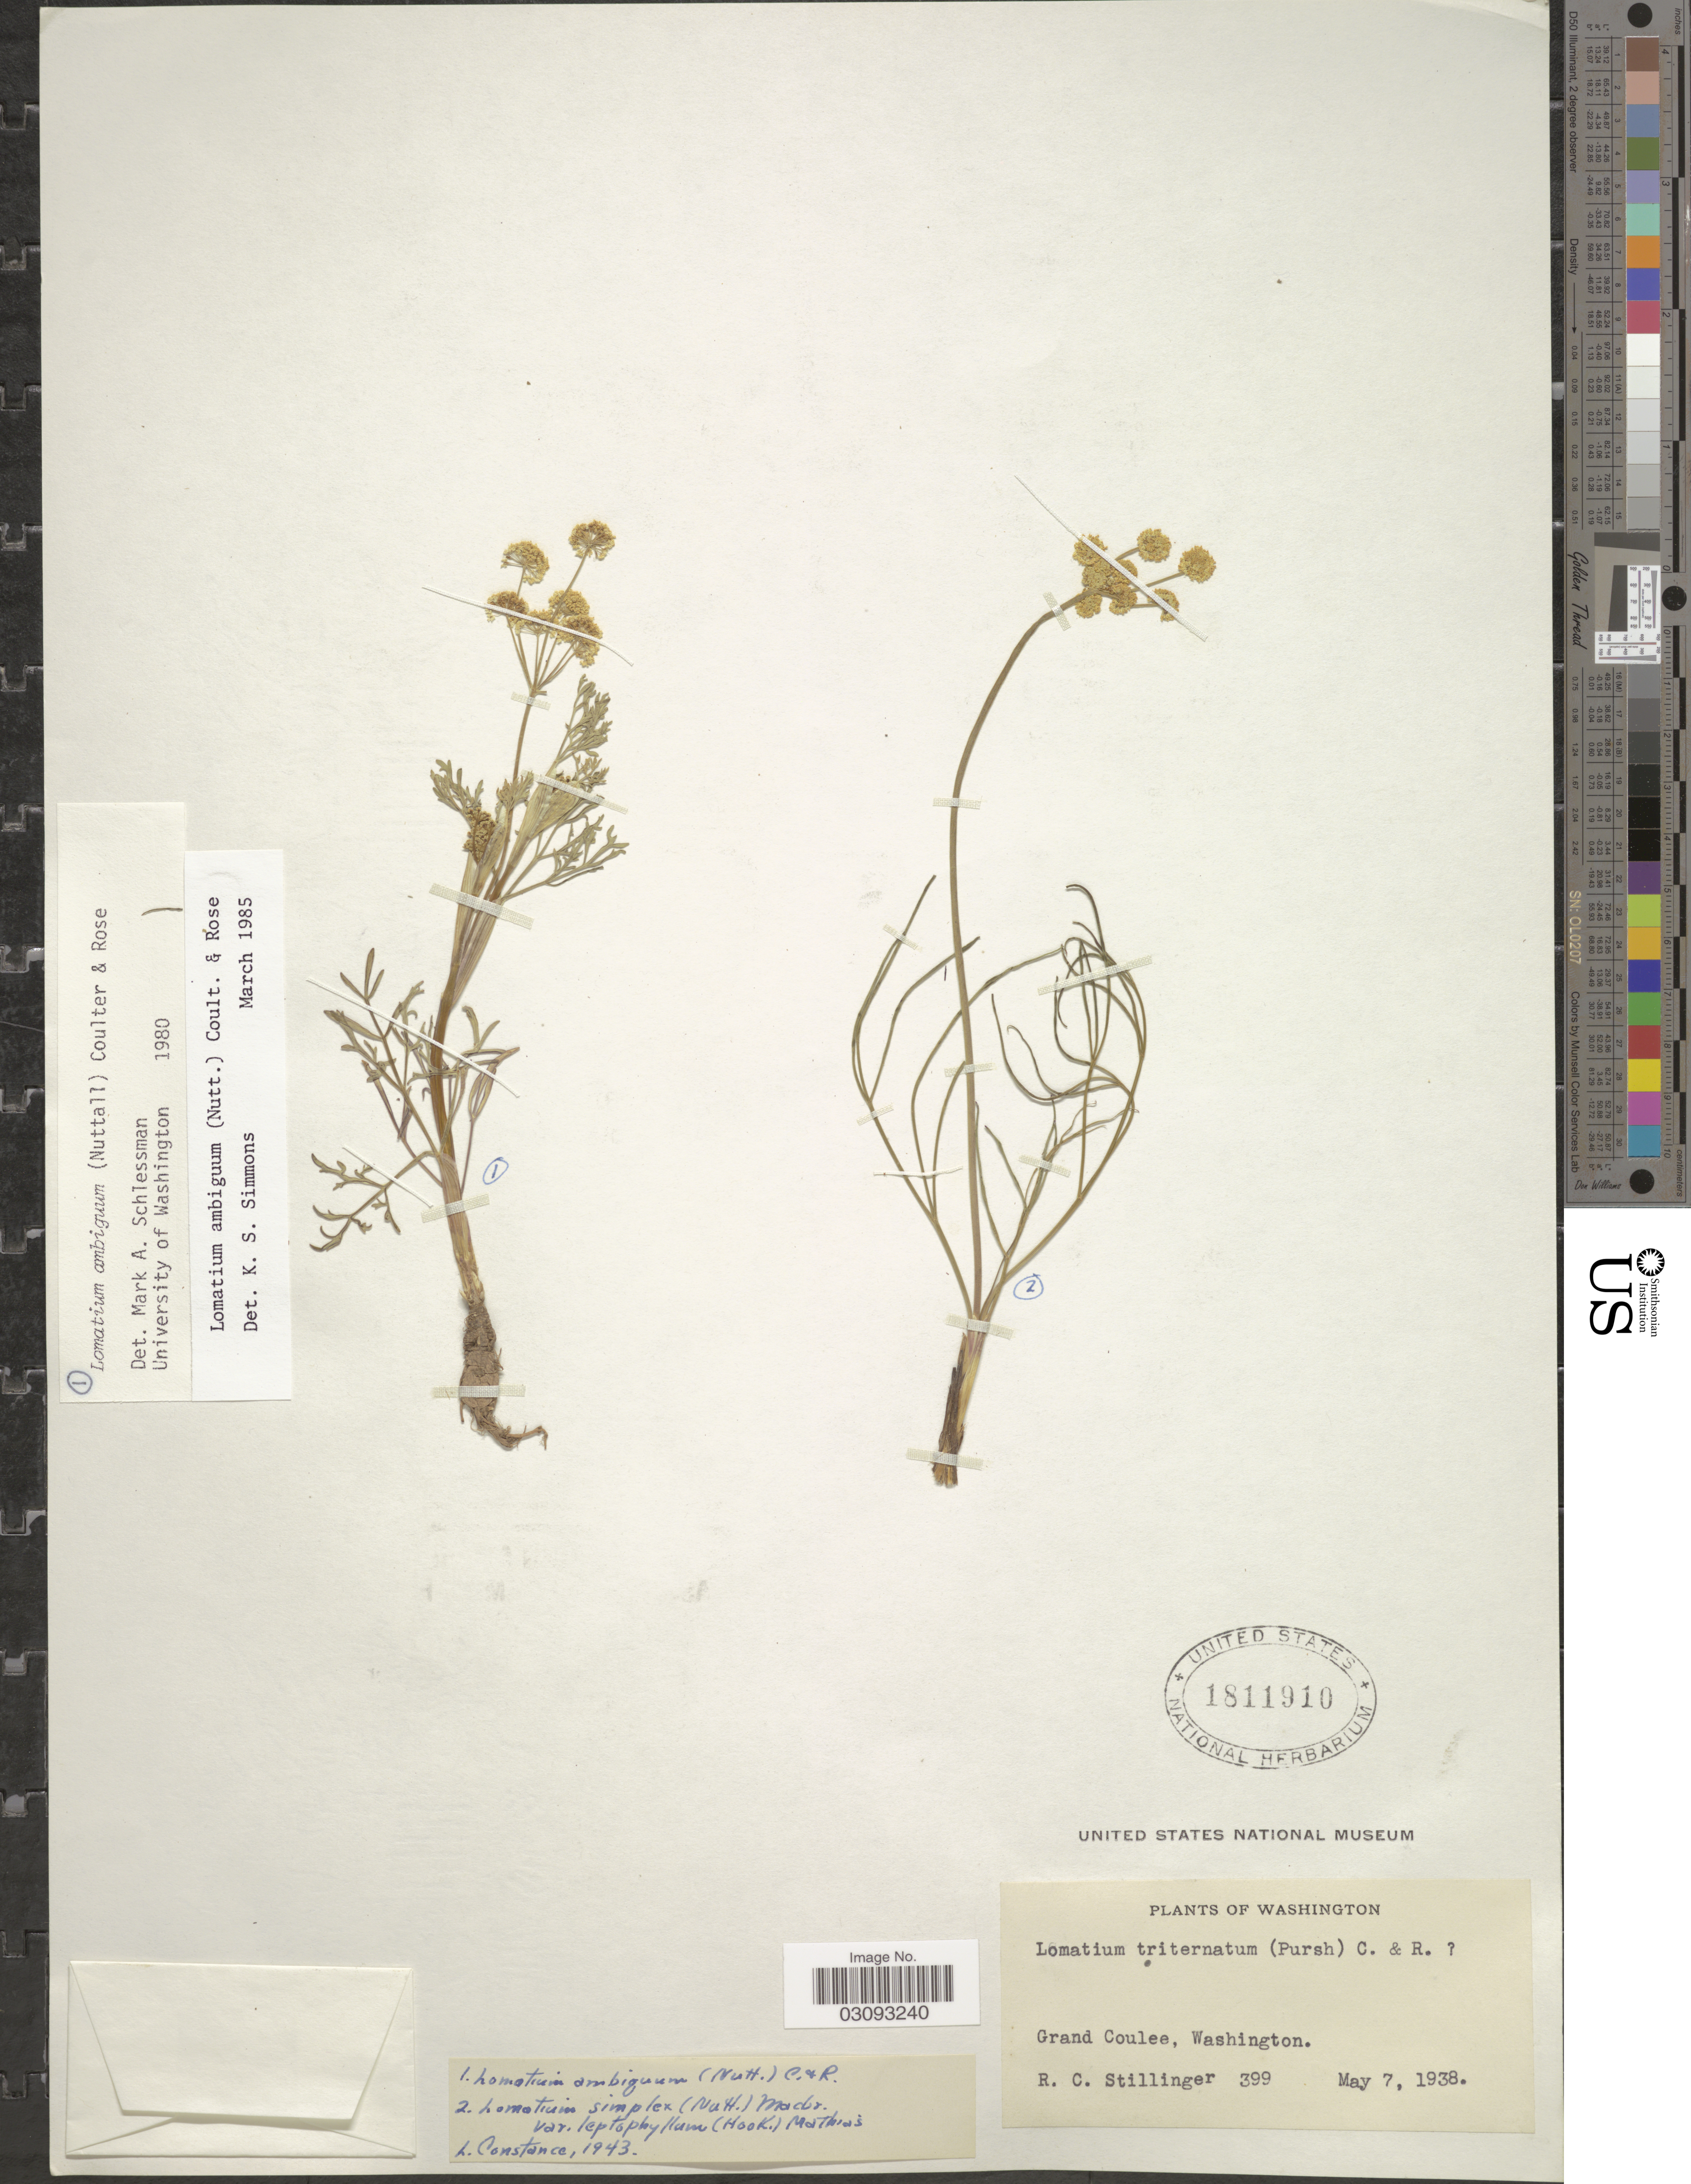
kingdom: Plantae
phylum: Tracheophyta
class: Magnoliopsida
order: Apiales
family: Apiaceae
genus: Lomatium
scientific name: Lomatium ambiguum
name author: (Nutt.) Coult. & Rose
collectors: R. Stillinger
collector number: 399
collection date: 1938-05-07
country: United States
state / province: Washington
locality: Grand Coulee, Washington.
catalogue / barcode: US 1811910